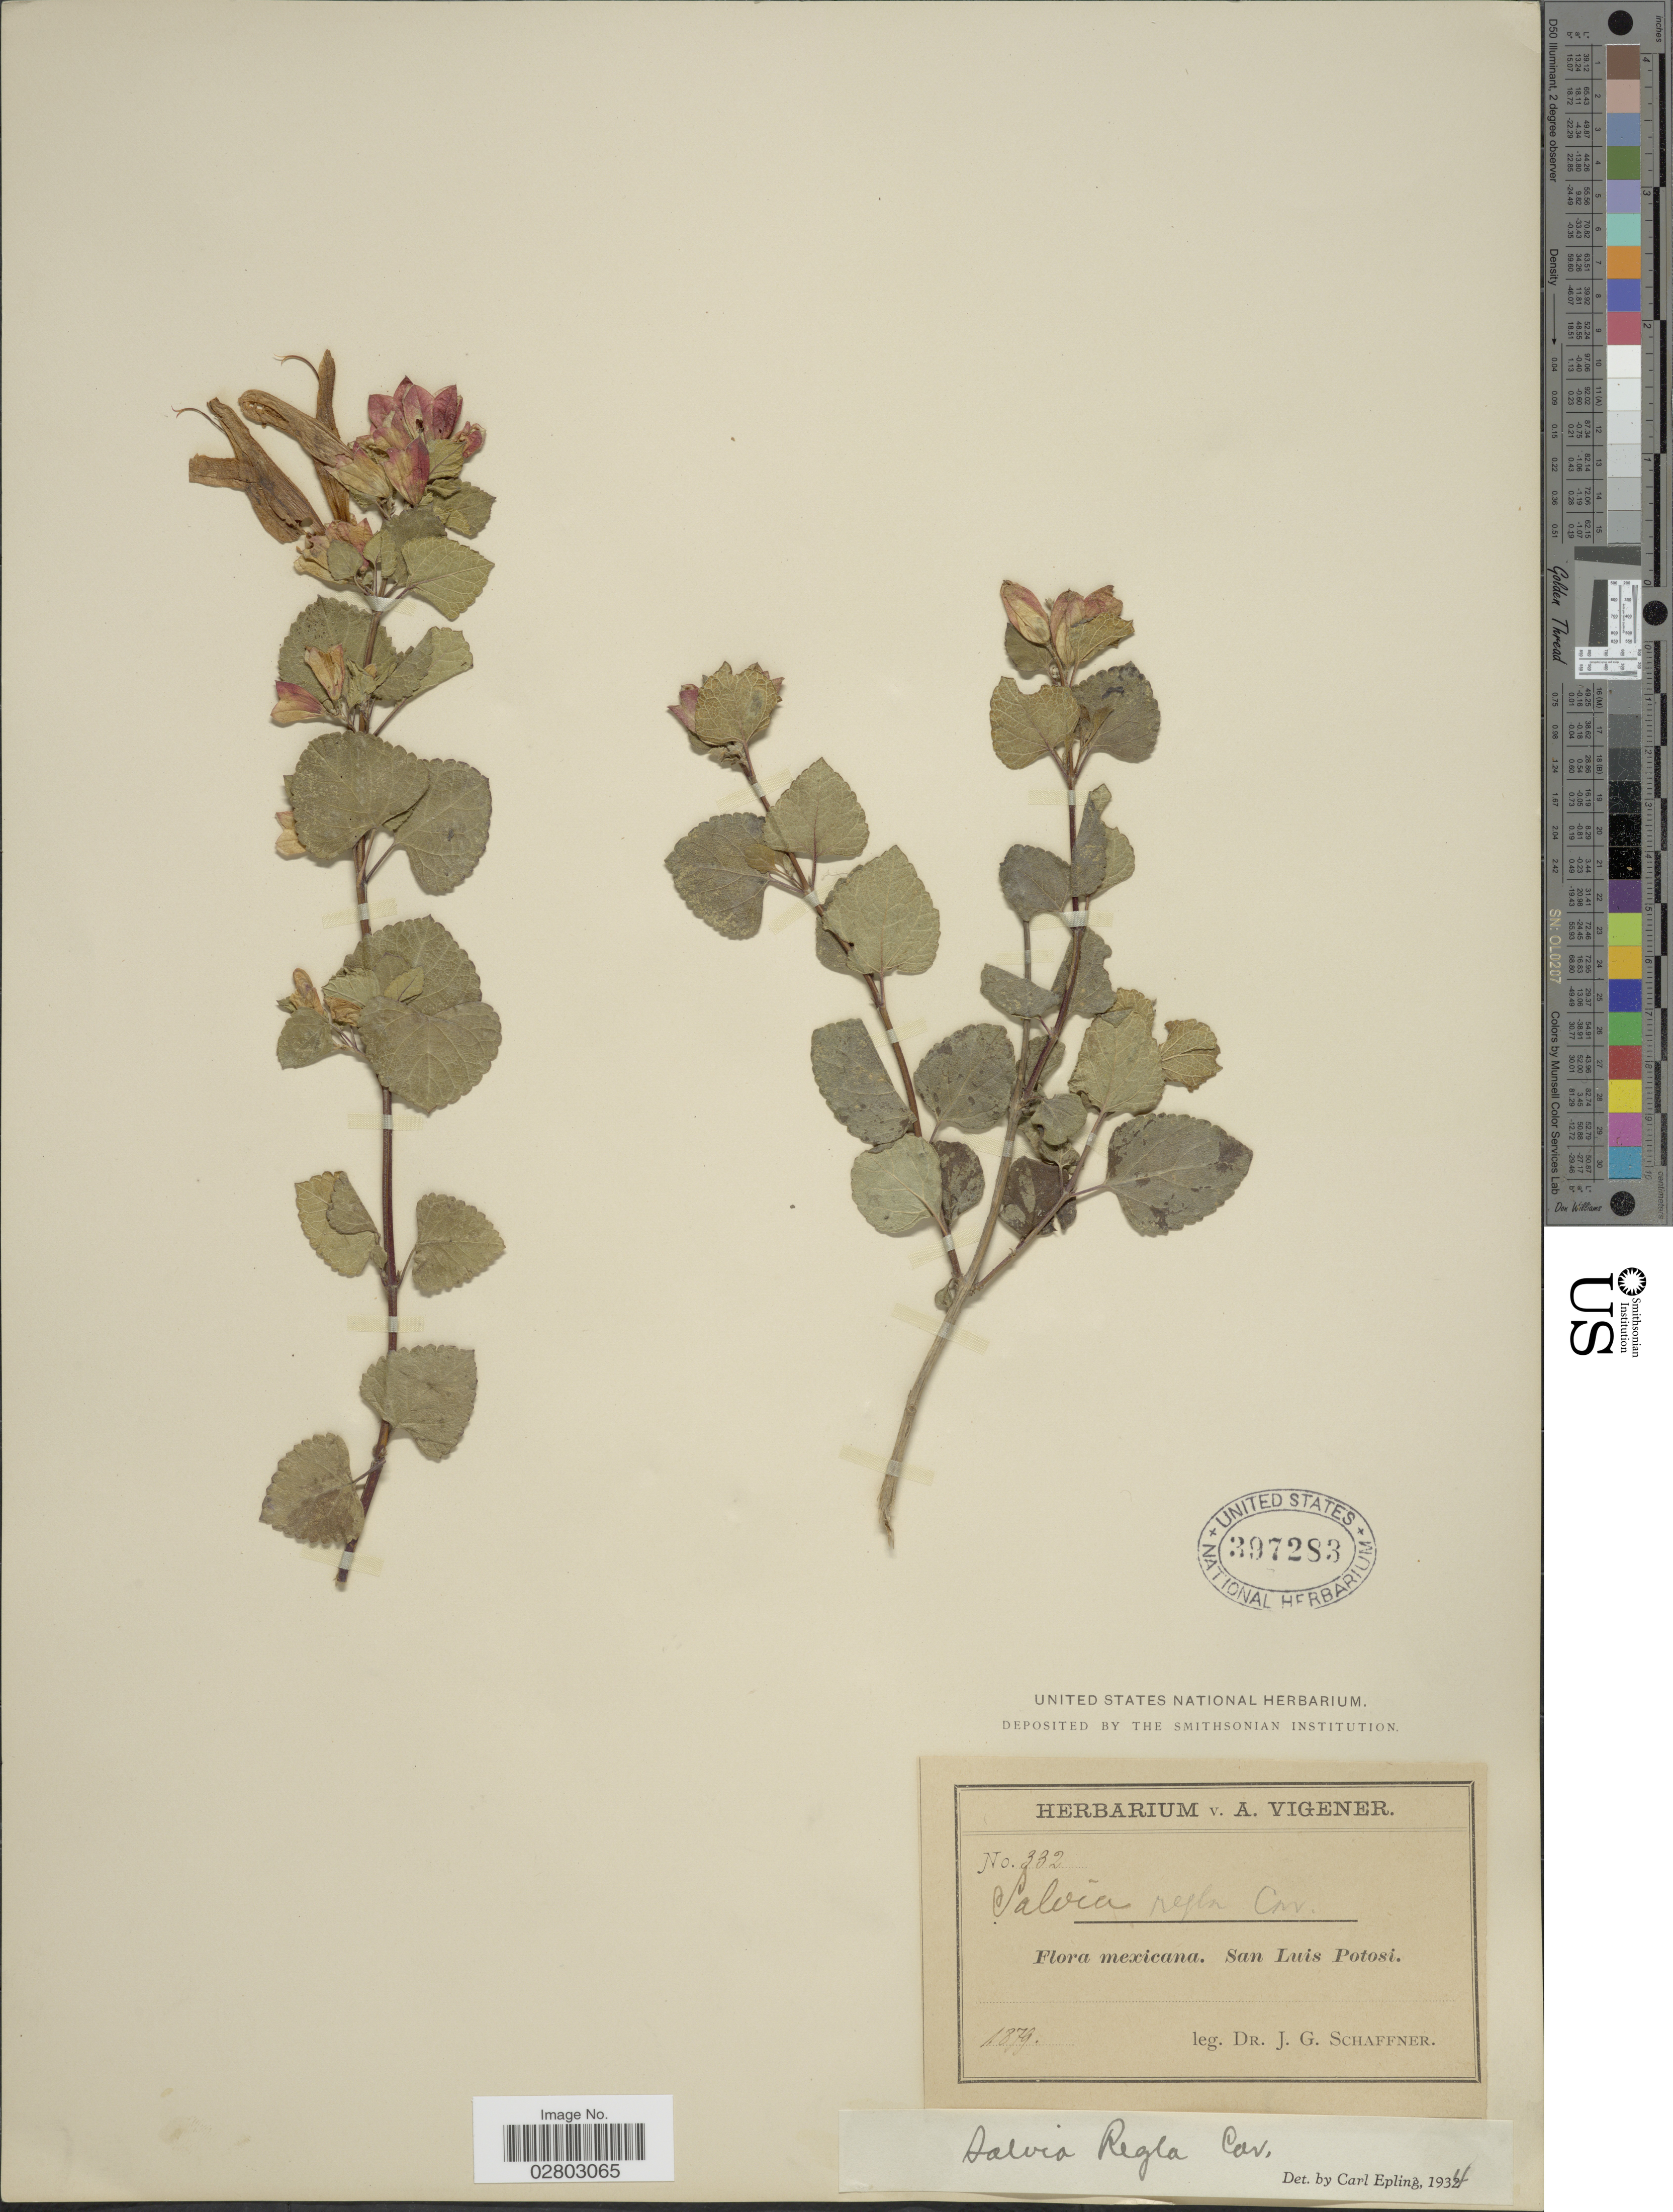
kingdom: Plantae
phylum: Tracheophyta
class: Magnoliopsida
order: Lamiales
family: Lamiaceae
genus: Salvia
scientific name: Salvia regla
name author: Cav.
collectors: J. G. Schaffner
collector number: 332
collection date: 1879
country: Mexico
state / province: San Luis Potosí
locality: Mexicana, San Luis Potosi.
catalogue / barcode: US 397283